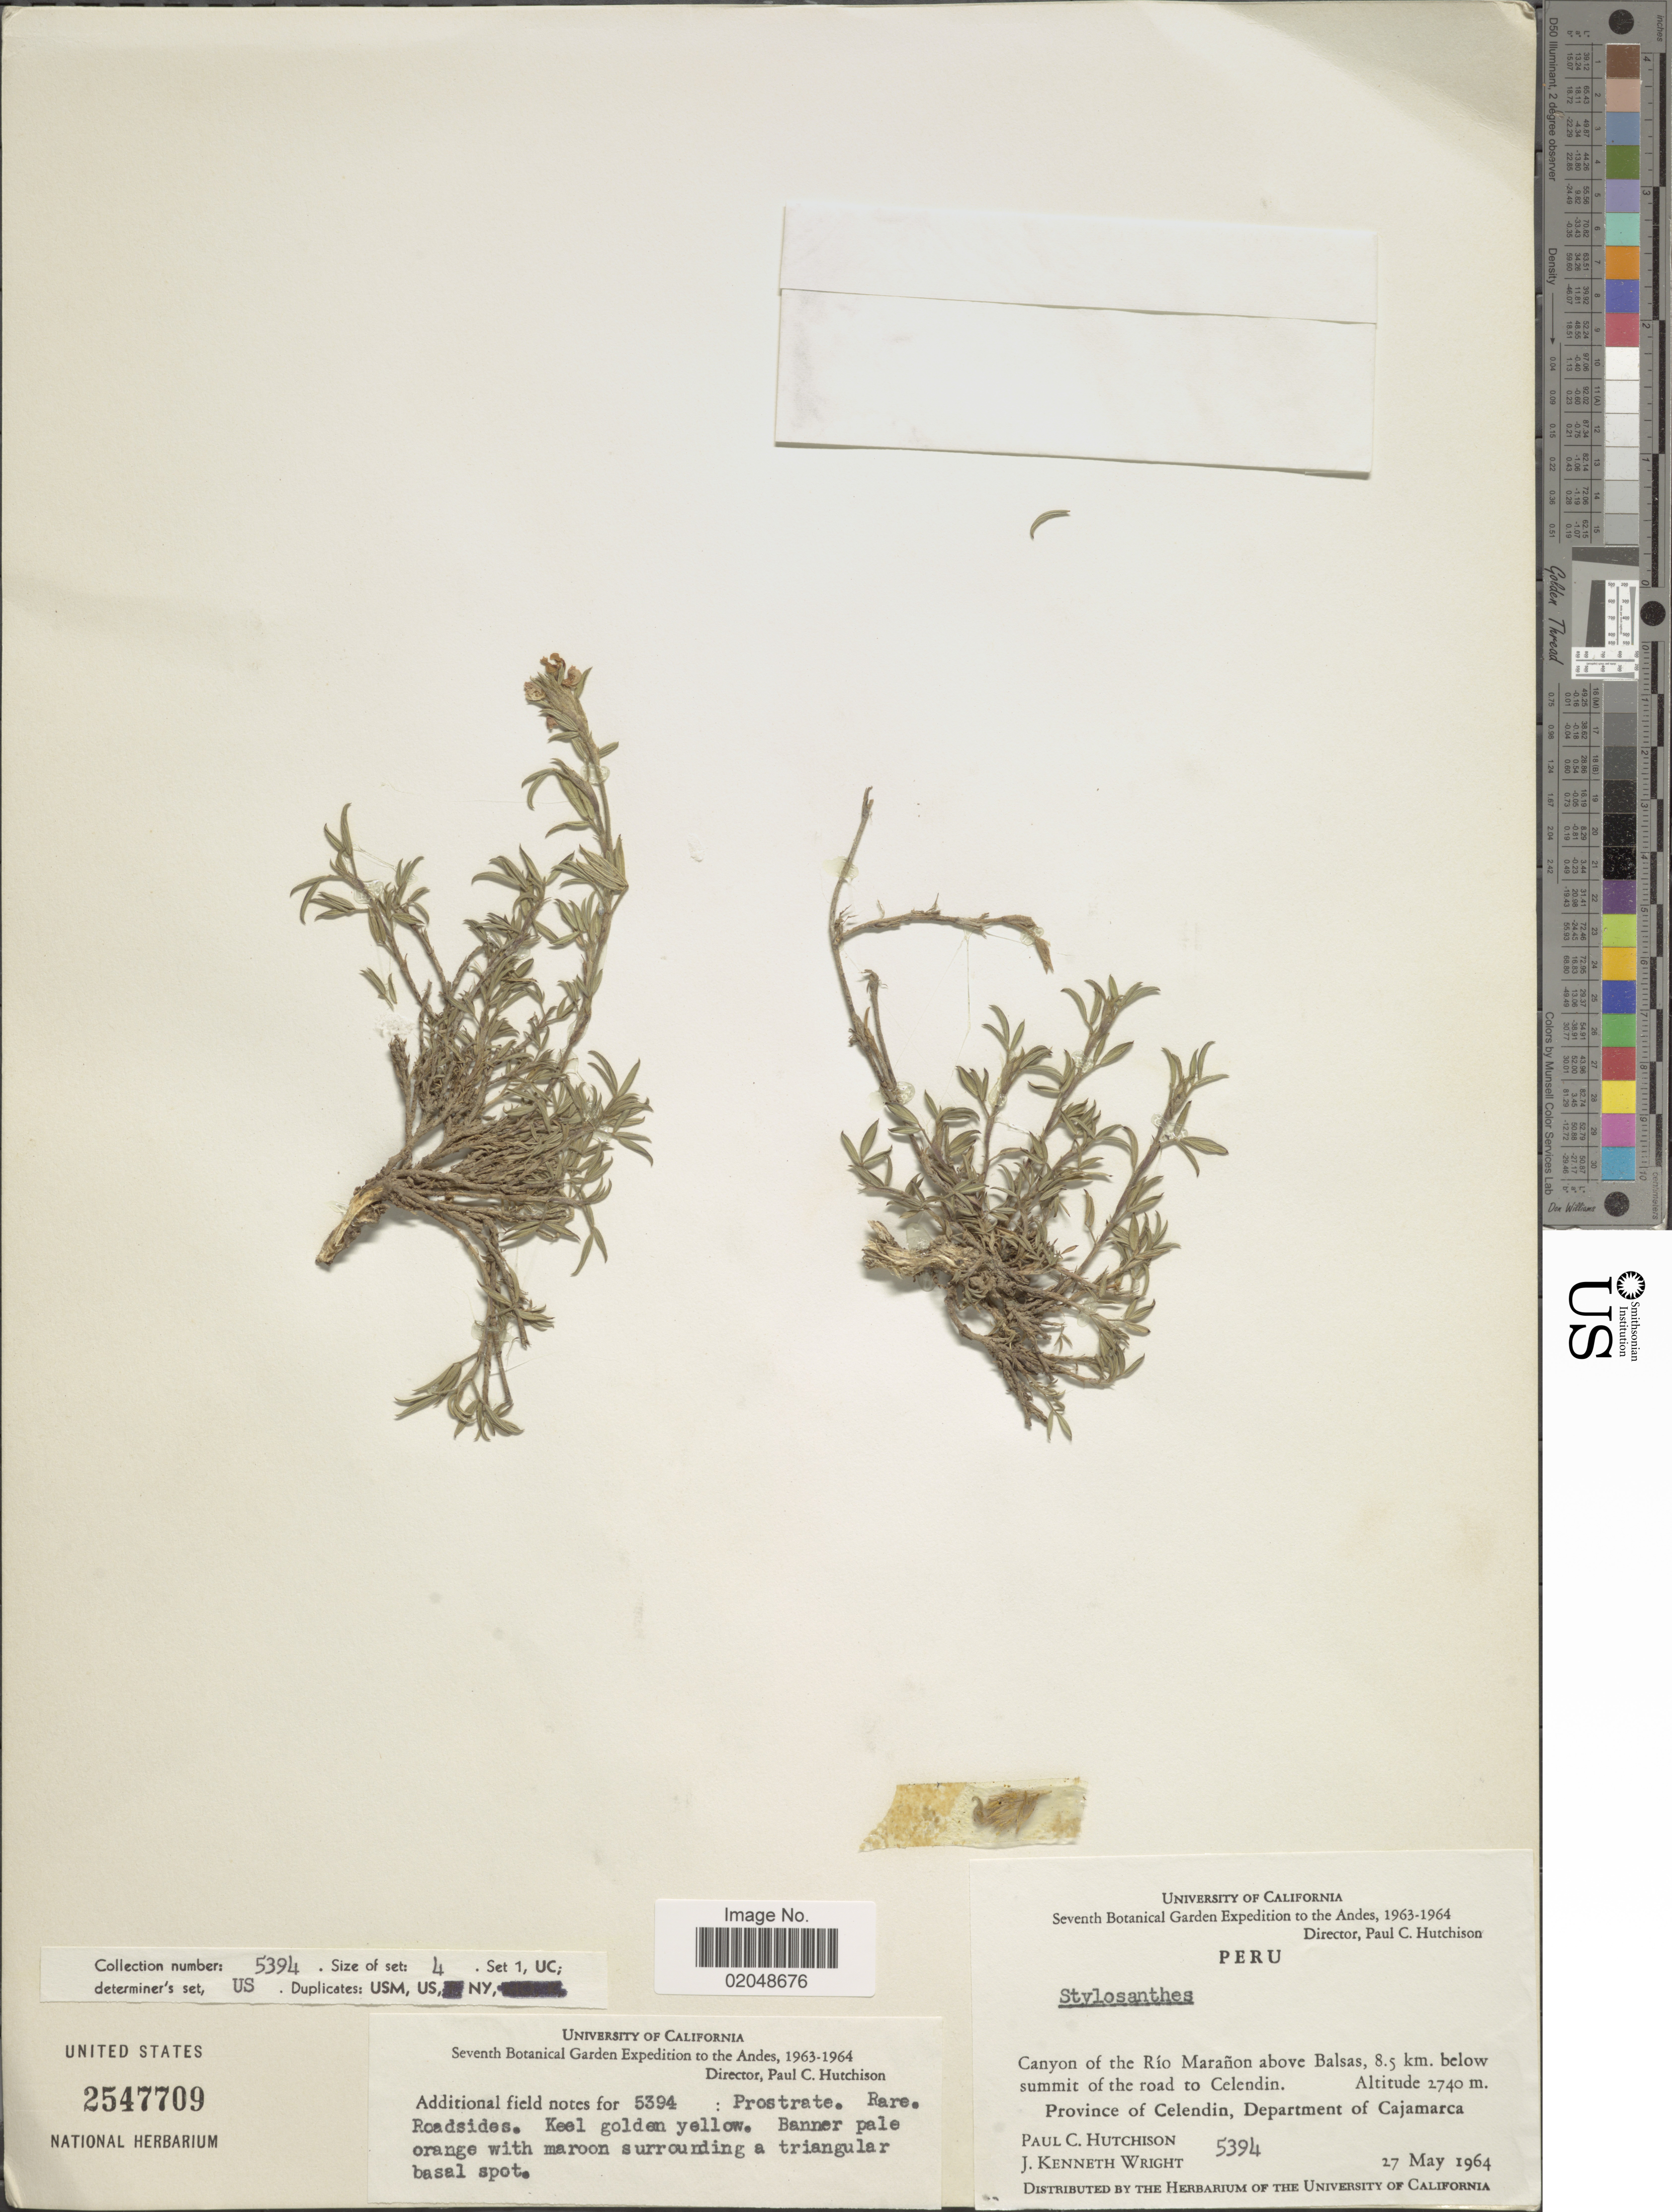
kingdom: Plantae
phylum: Tracheophyta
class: Magnoliopsida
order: Fabales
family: Fabaceae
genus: Stylosanthes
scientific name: Stylosanthes sp.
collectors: P. C. Hutchison & J. K. Wright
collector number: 5394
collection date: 1964-05-27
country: Peru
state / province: Cajamarca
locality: Canyon of the Rio Maranon above Balsas, 8.5 km below summit of the road to Celendin. Province Celendin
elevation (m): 2740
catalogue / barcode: US 2547709